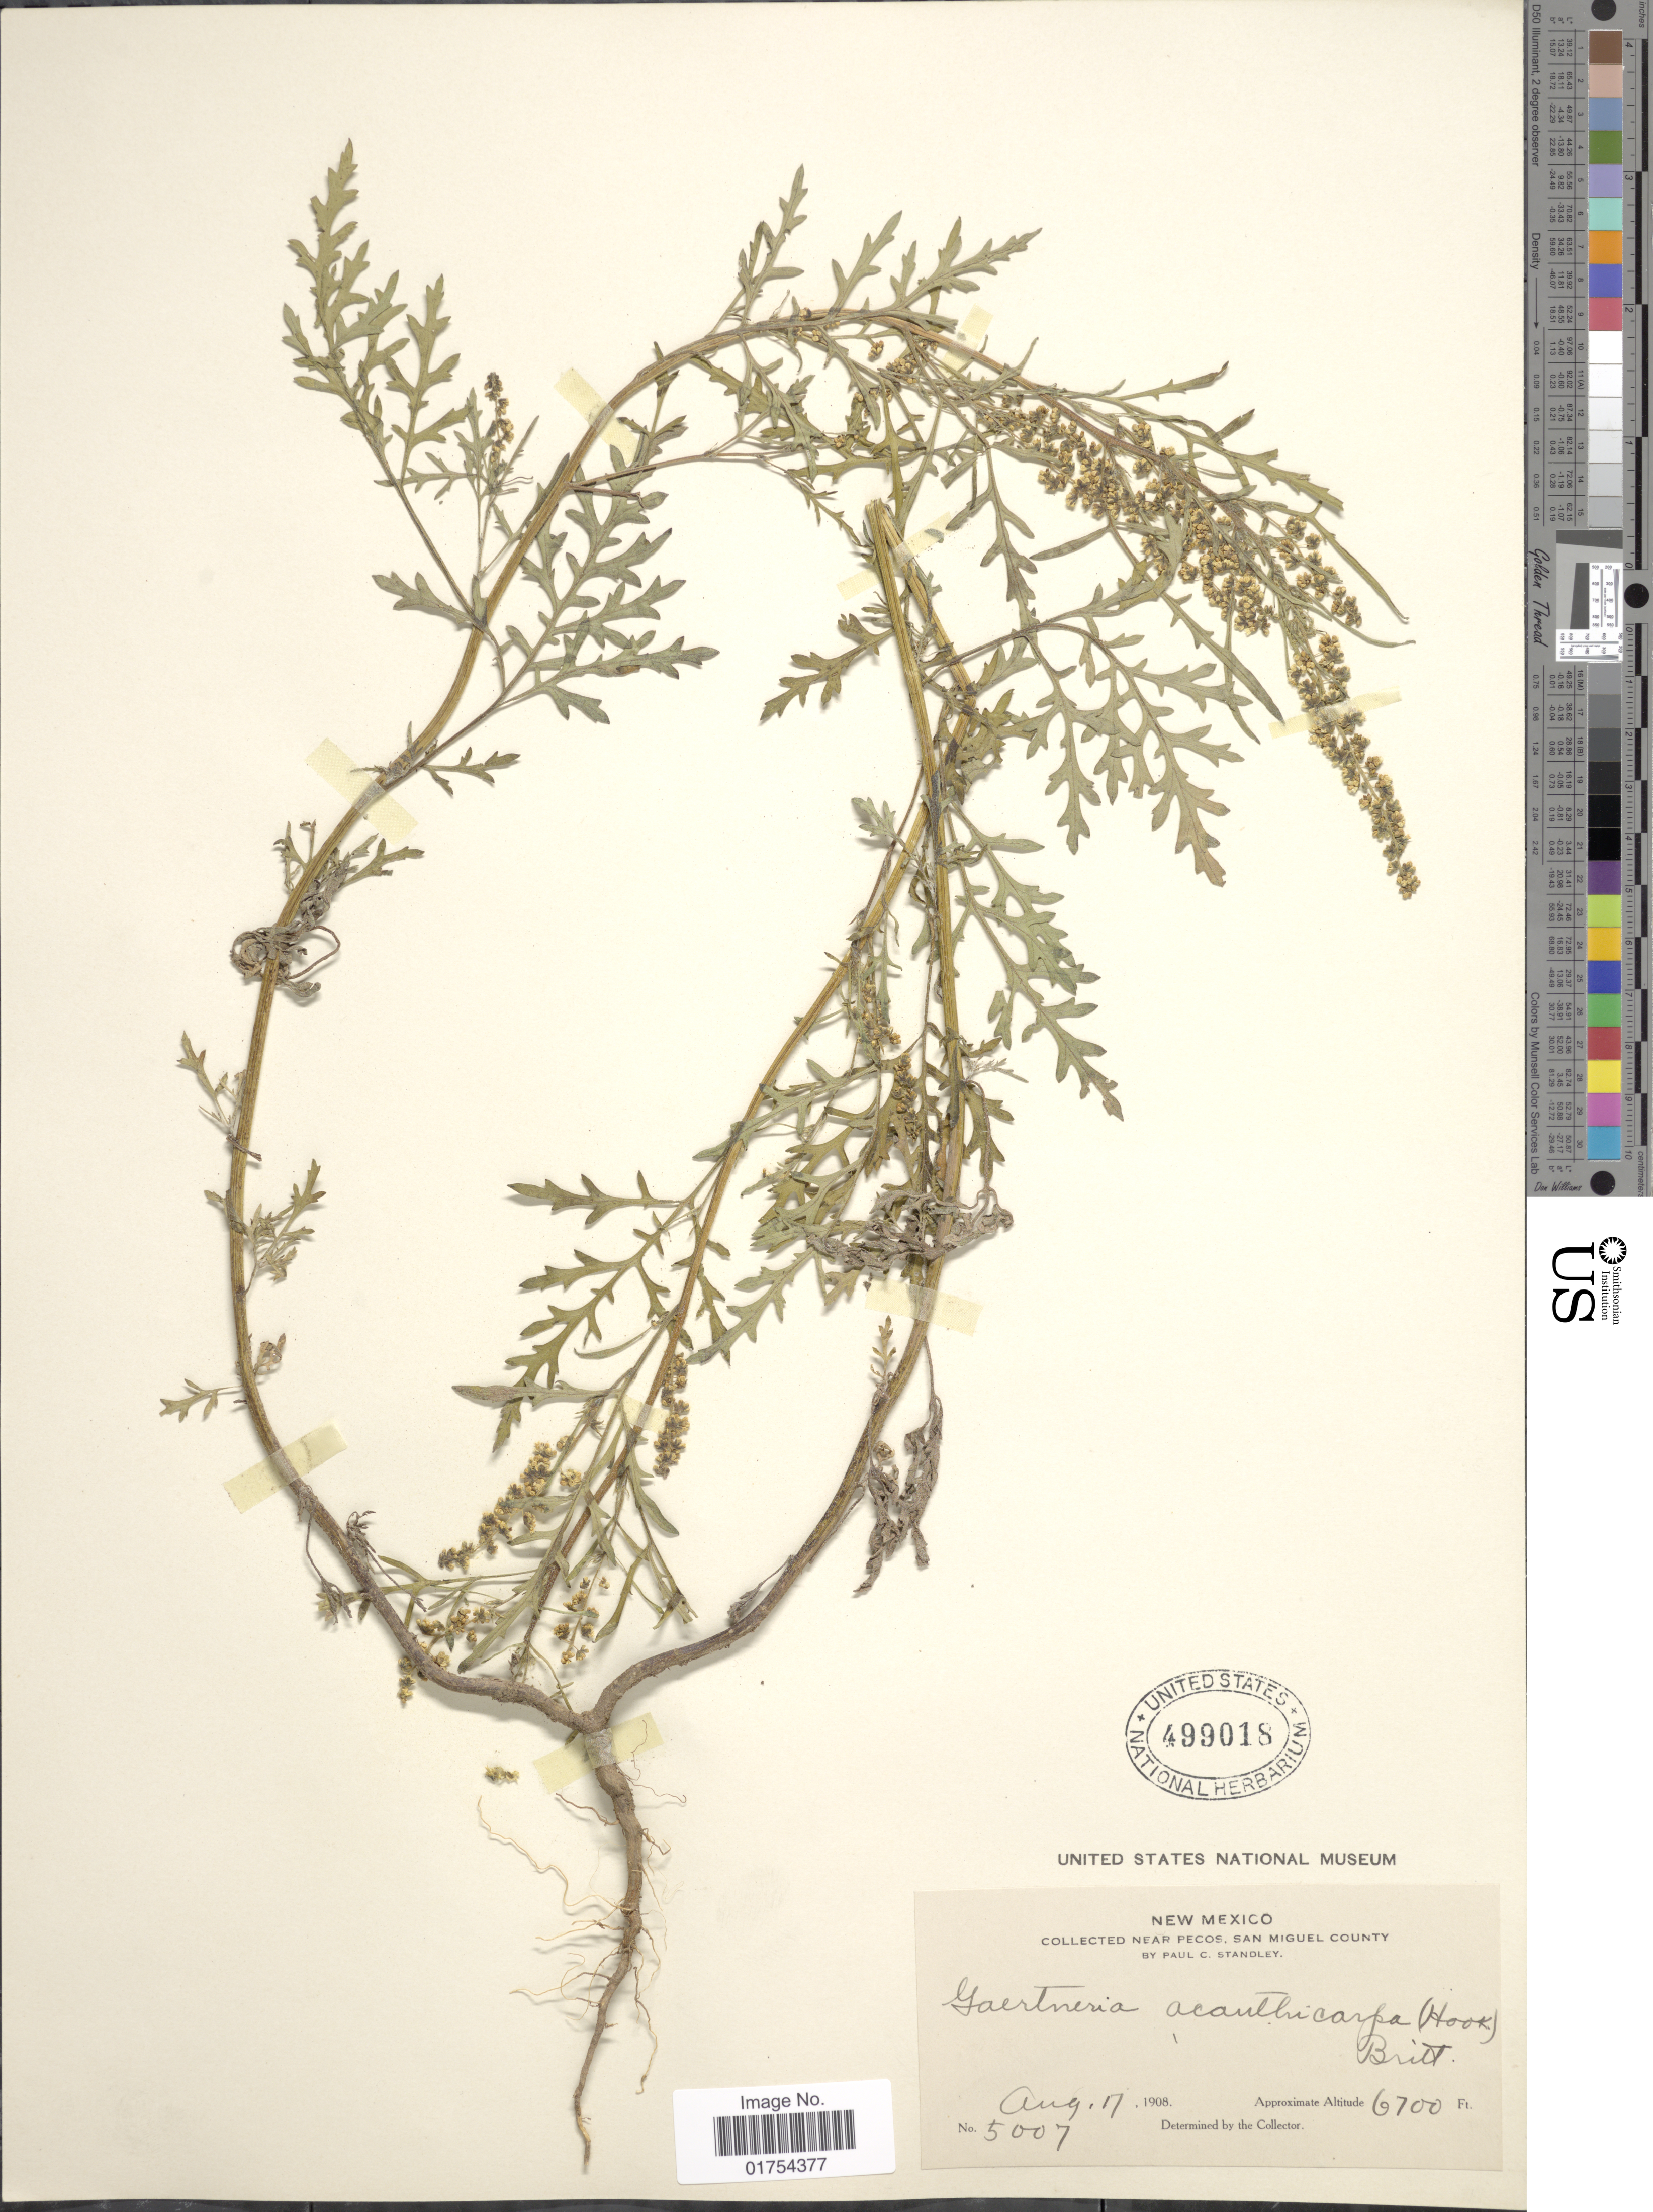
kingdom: Plantae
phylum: Tracheophyta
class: Magnoliopsida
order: Asterales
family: Asteraceae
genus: Franseria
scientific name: Franseria acanthicarpa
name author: Coville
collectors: P. C. Standley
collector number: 5007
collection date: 1908-08-17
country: United States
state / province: New Mexico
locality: Near Pecos, San Miguel County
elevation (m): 2042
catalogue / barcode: US 499018